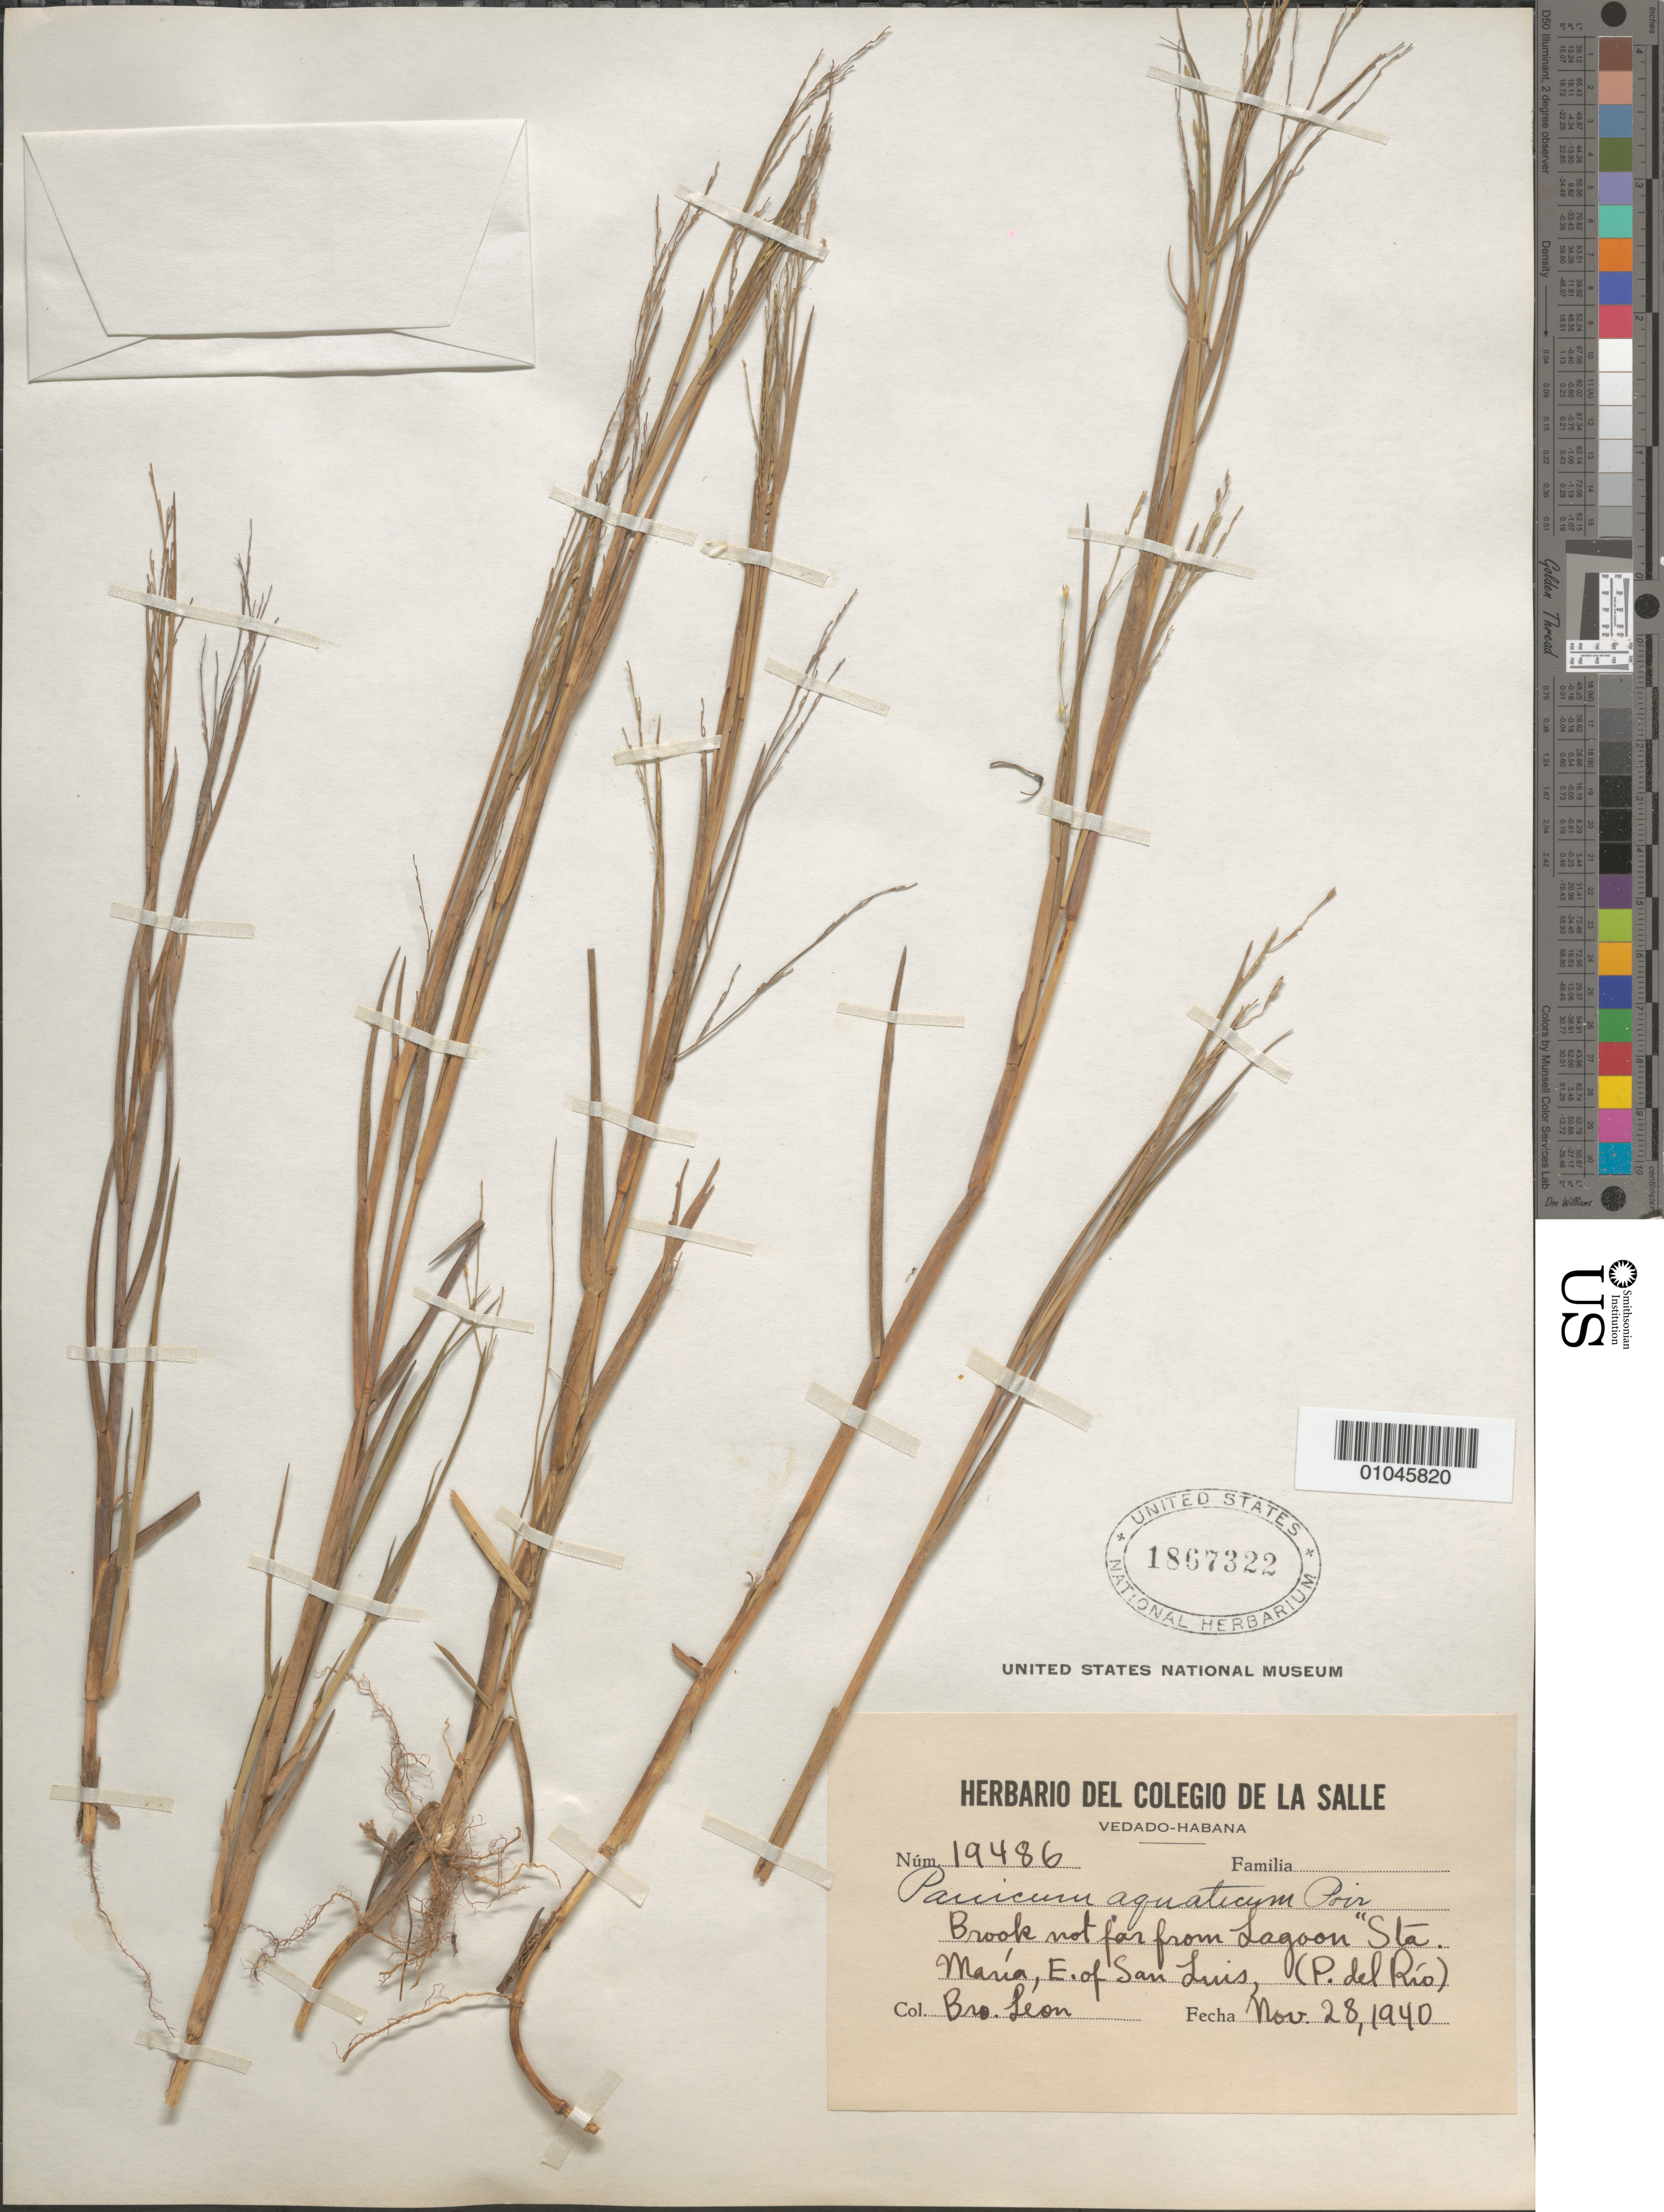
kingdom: Plantae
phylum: Tracheophyta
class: Liliopsida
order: Poales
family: Poaceae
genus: Panicum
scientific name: Panicum aquaticum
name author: Poir.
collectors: Bro. León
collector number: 19486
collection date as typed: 28 Nov 1940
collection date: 1940-11-28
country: Cuba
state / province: Pinar del Rio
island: Cuba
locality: Brook not far from Lagoon "S la Maua, E of San Luis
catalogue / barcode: US 1867322